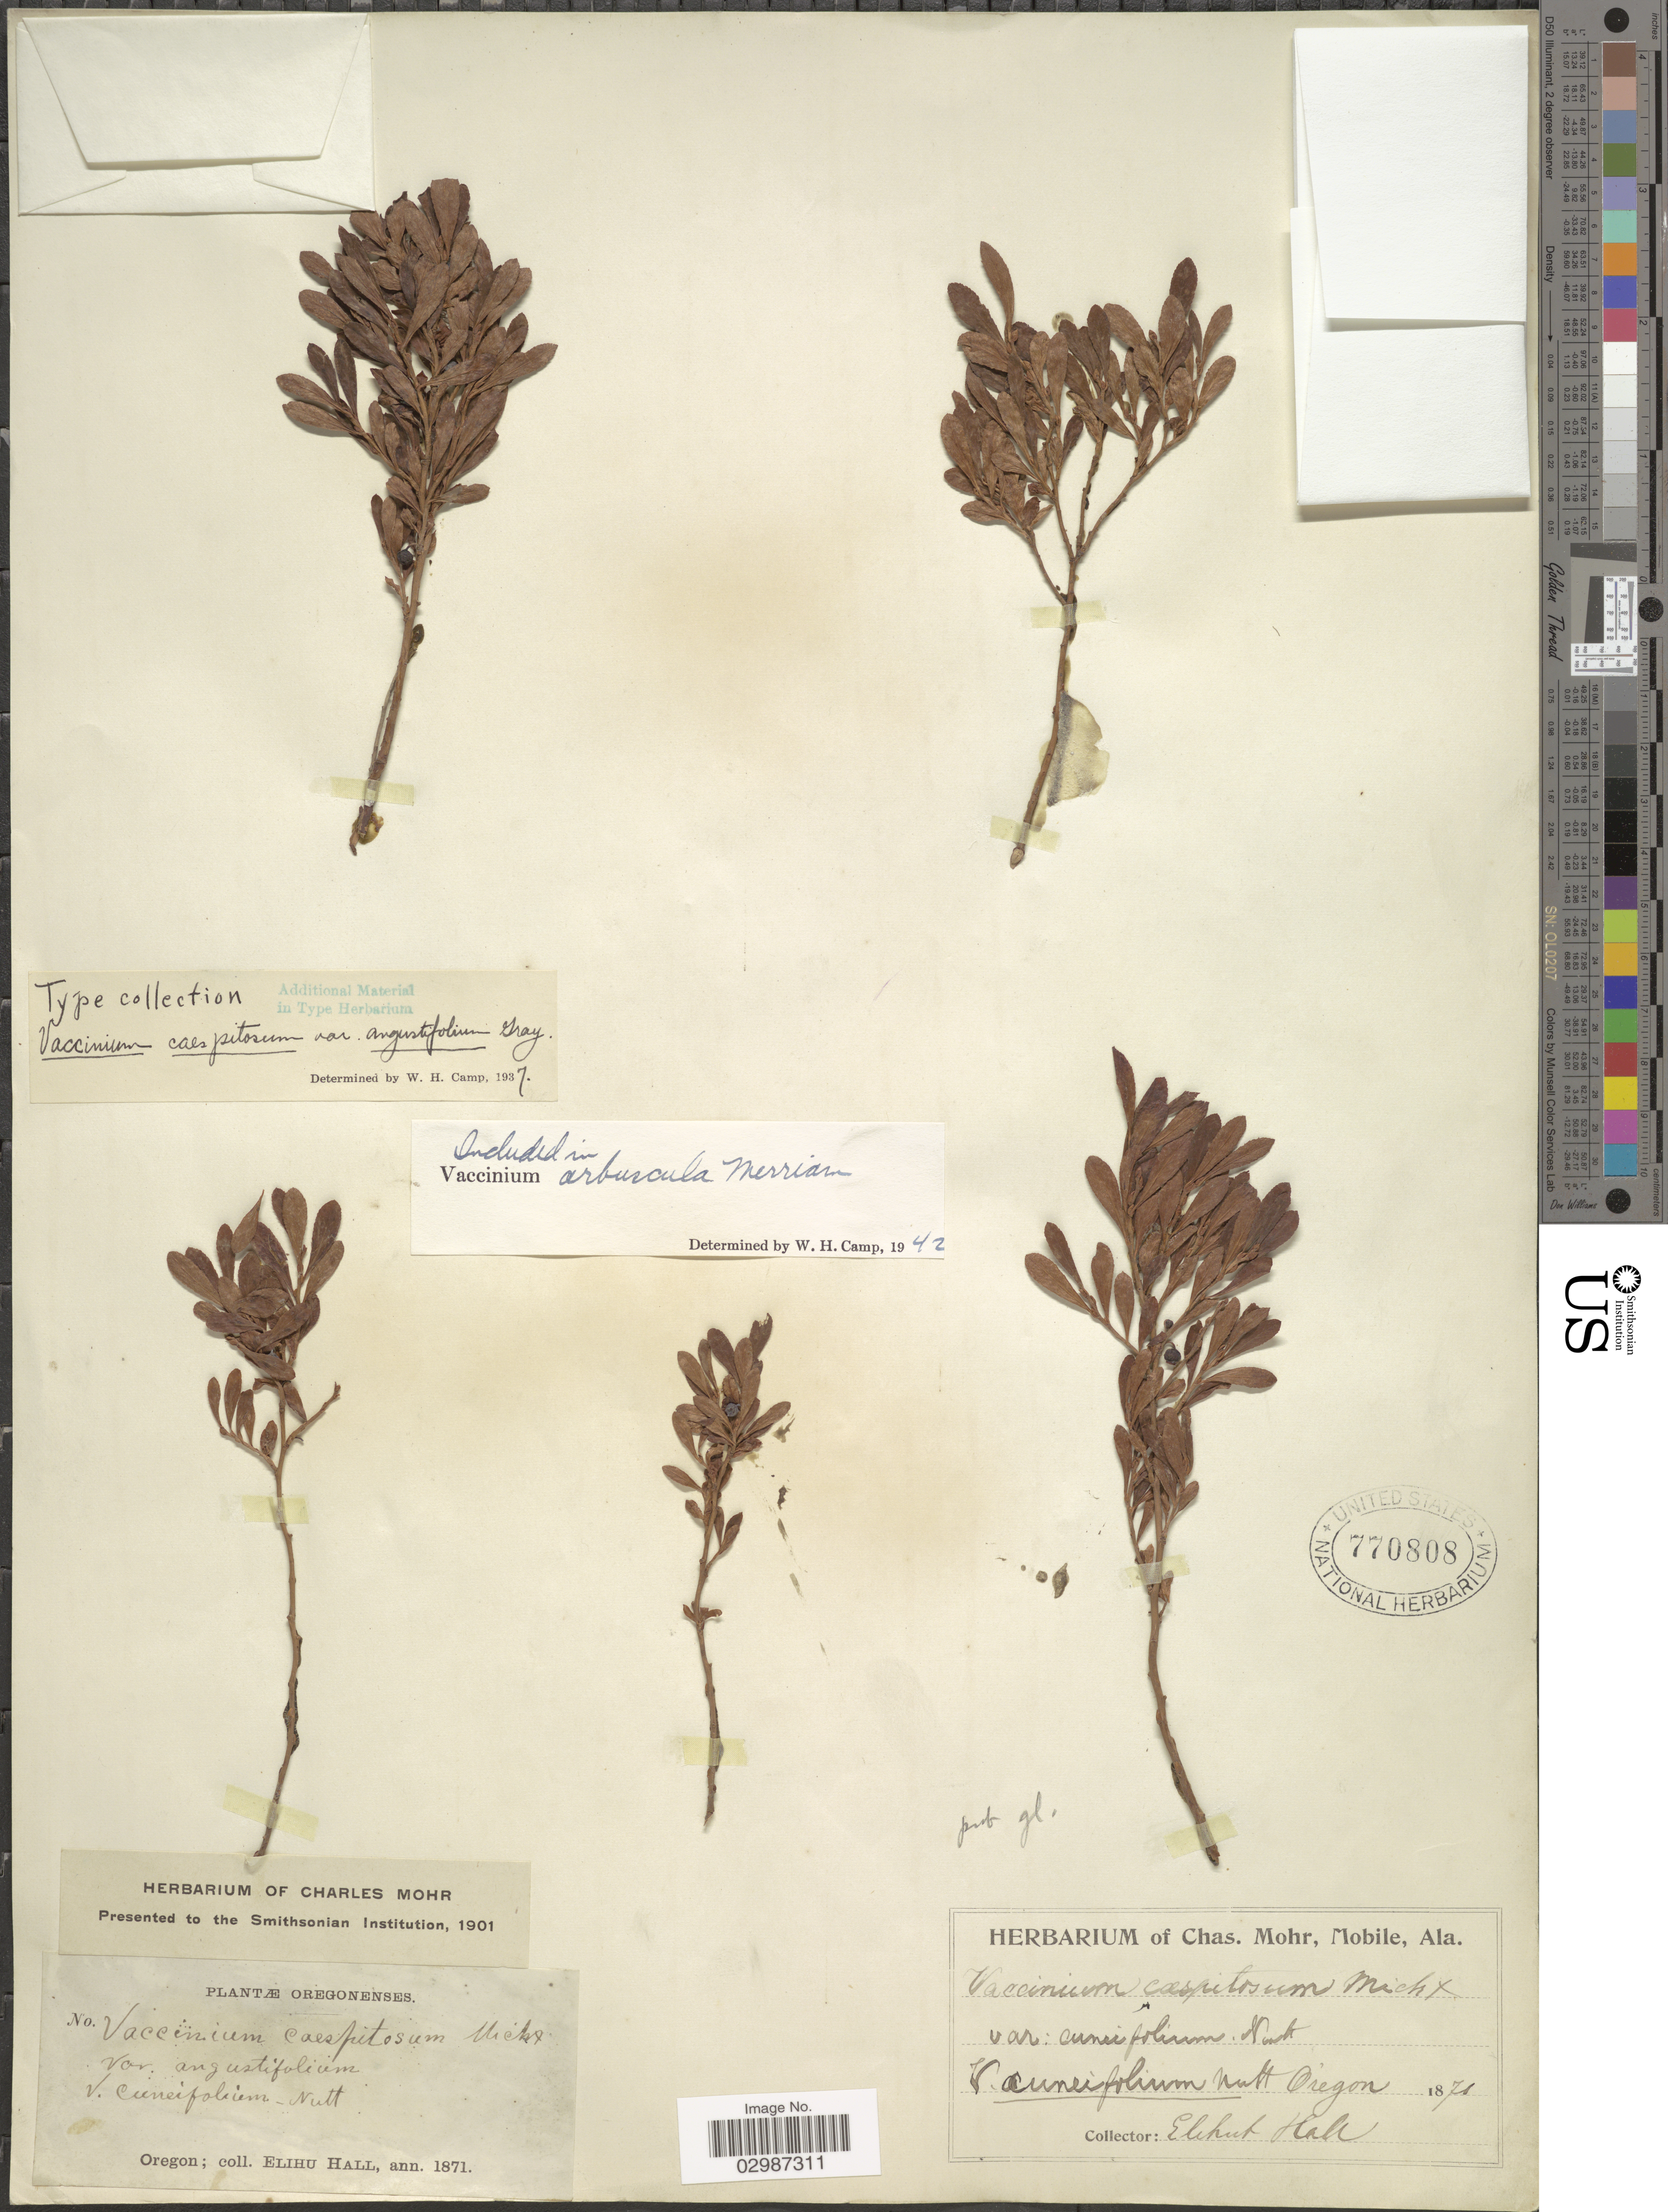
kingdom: Plantae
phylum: Tracheophyta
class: Magnoliopsida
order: Ericales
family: Ericaceae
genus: Vaccinium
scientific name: Vaccinium arbuscula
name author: (A. Gray) Merriam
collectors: E. Hall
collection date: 1871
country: United States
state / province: Oregon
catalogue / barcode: US 770808